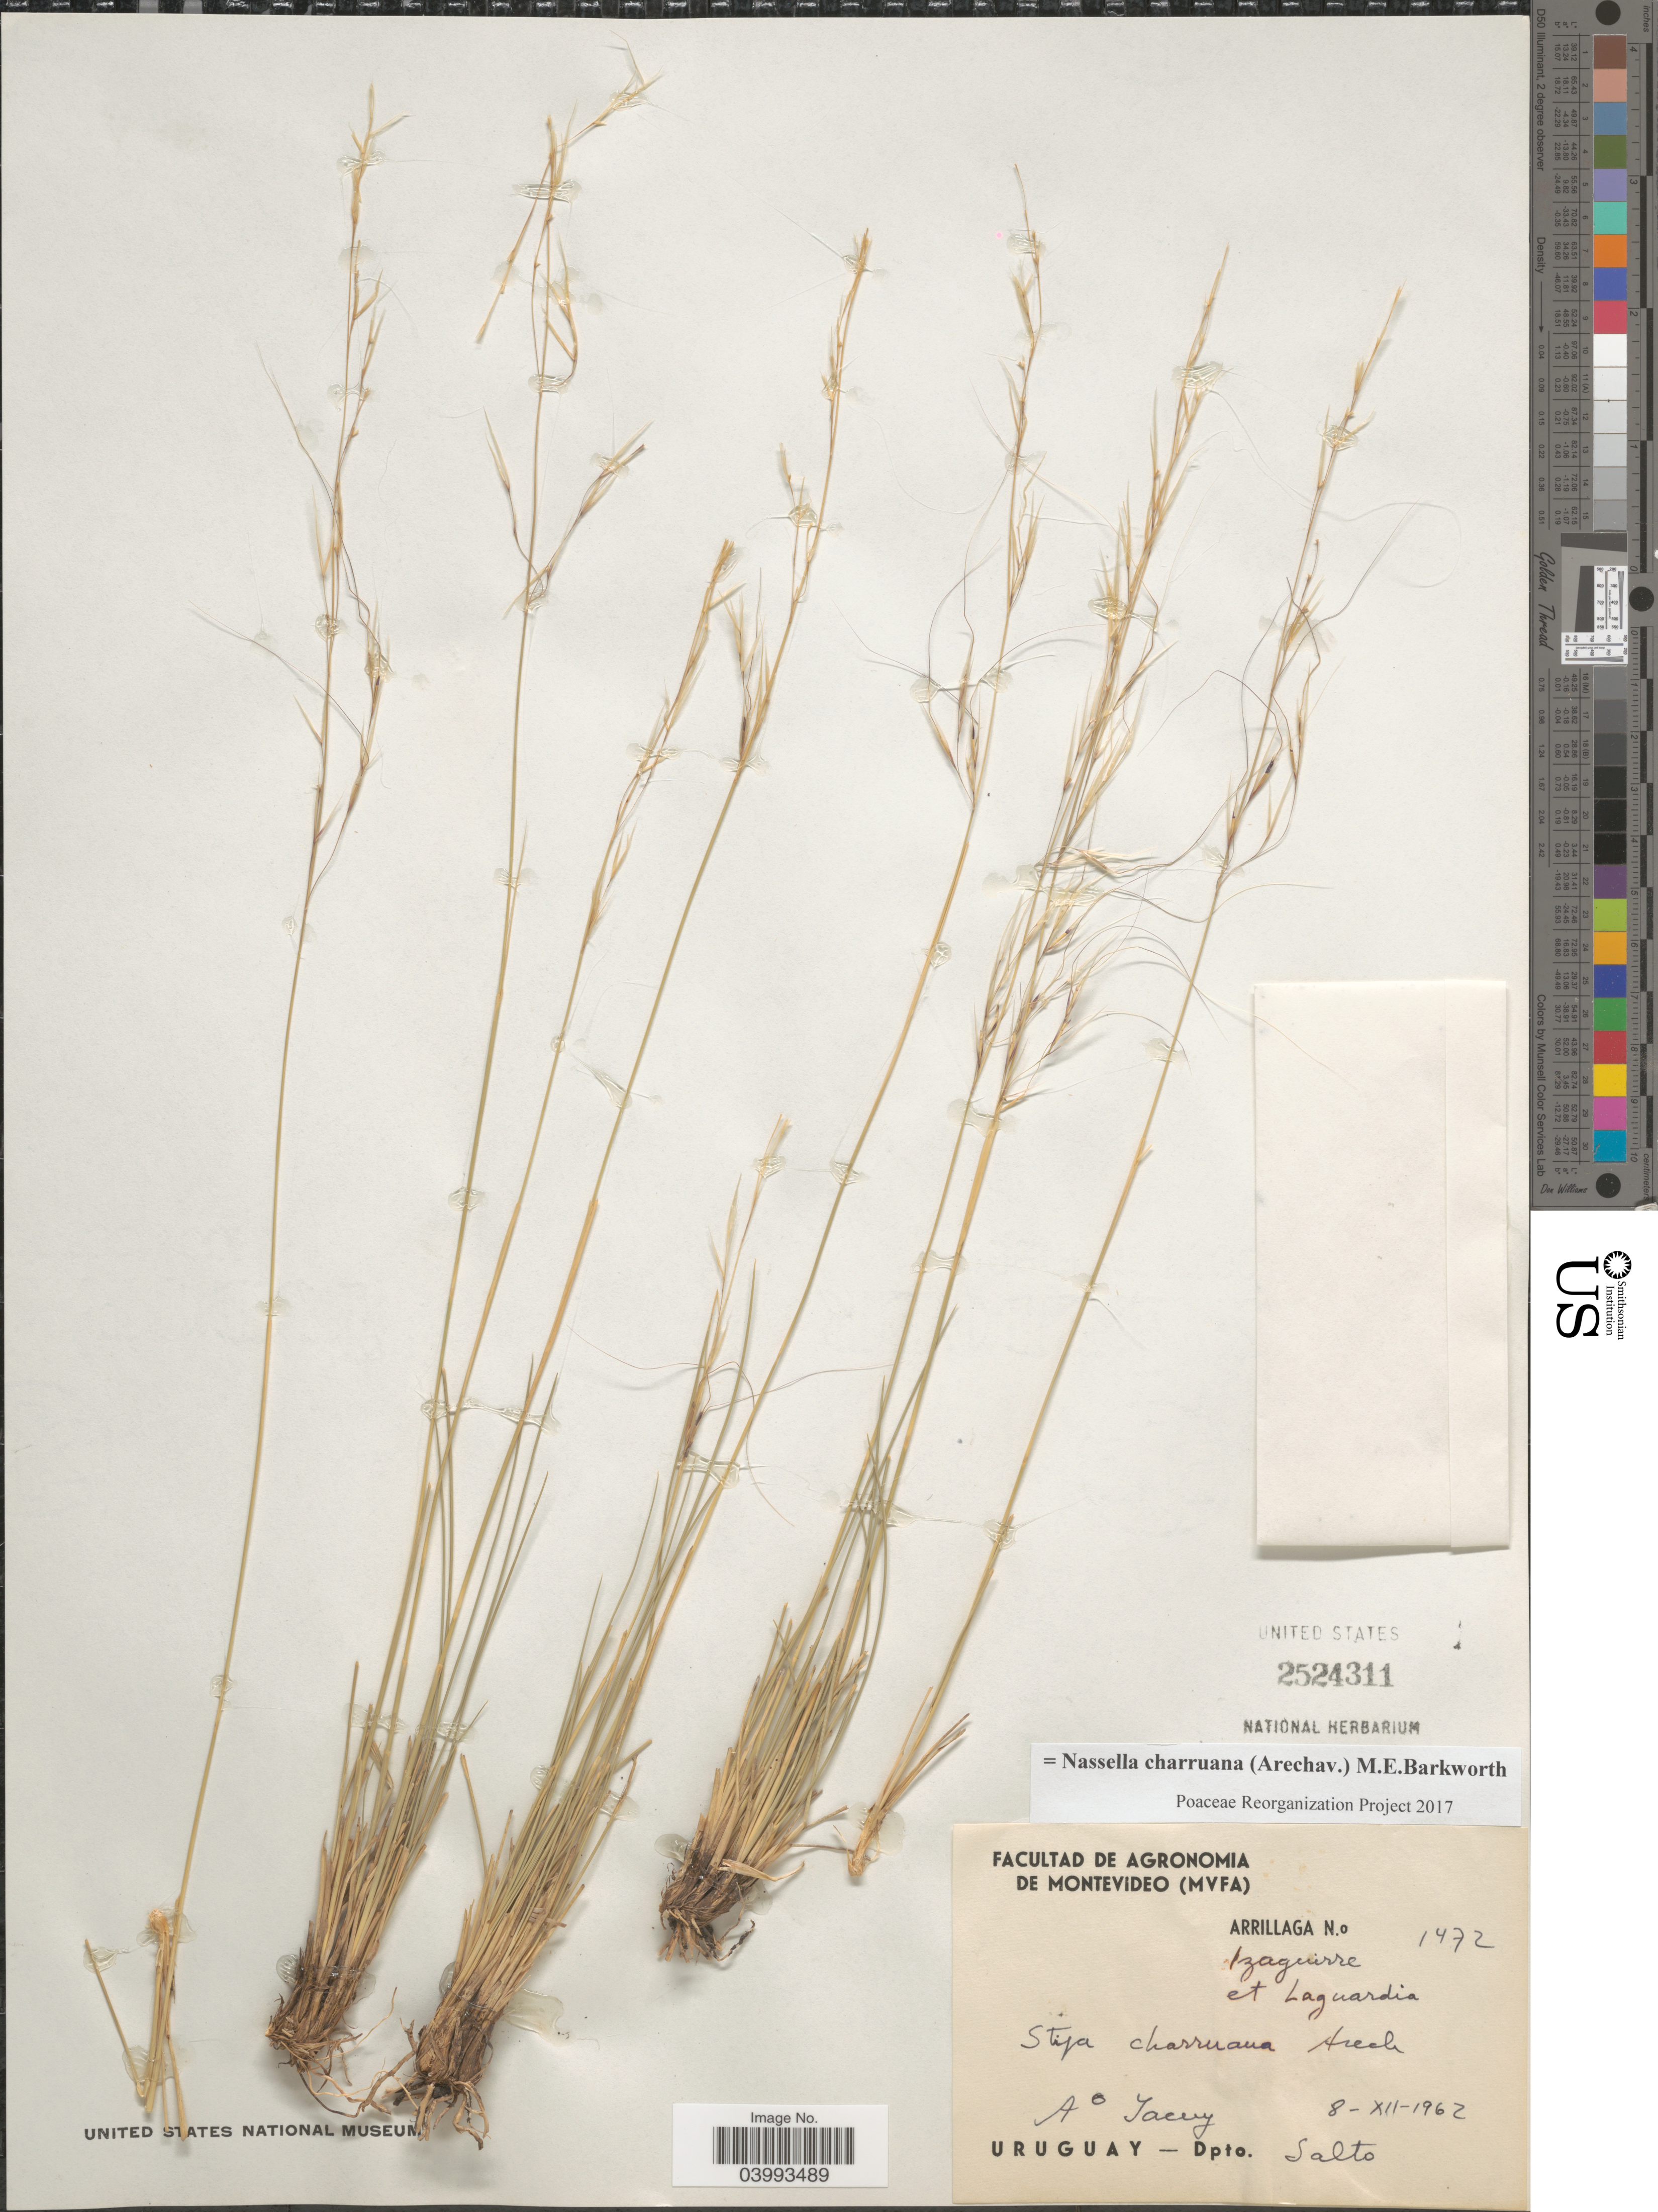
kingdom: Plantae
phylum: Tracheophyta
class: Liliopsida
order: Poales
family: Poaceae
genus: Nassella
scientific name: Nassella charruana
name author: (Arechav.) Barkworth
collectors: Arrillaga, Izaguirre & A. Laguardia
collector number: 1472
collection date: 1962-12-08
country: Uruguay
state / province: Salto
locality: Aº Tacuy. Dpto. Salto.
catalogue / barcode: US 2524311